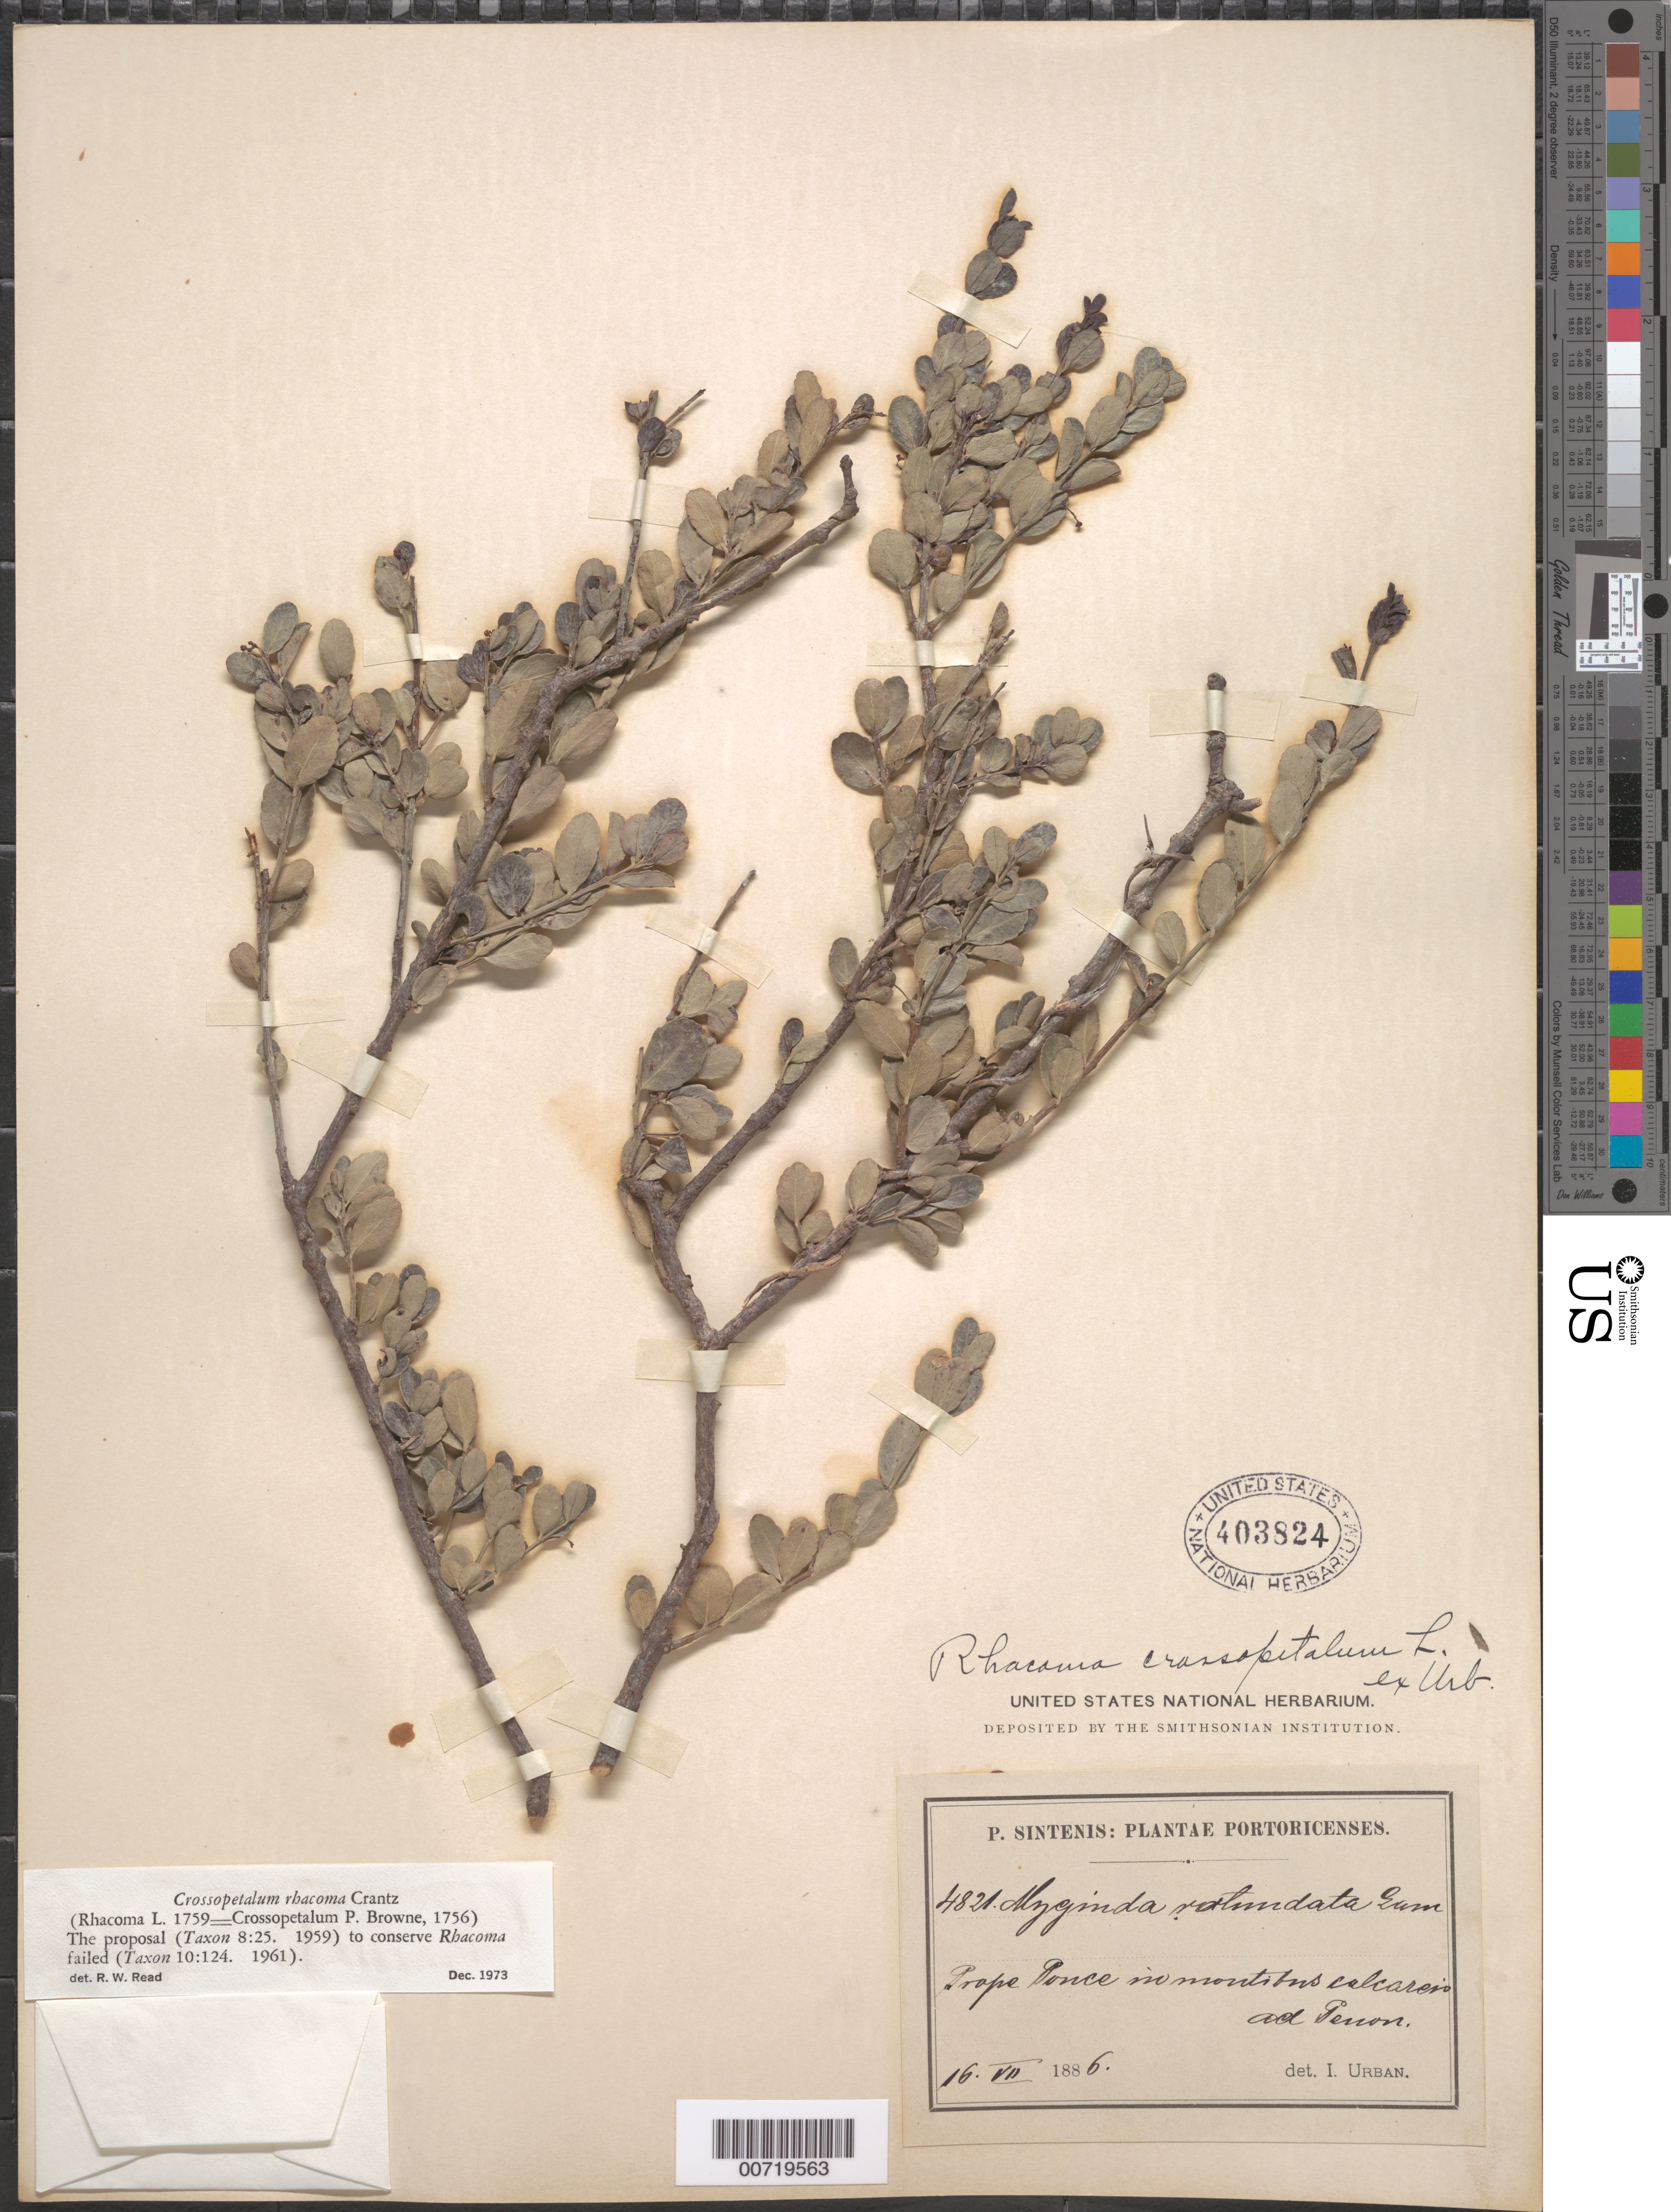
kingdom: Plantae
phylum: Tracheophyta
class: Magnoliopsida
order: Celastrales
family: Celastraceae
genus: Crossopetalum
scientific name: Crossopetalum rhacoma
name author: Crantz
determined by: Read, Robert W., (US), NMNH (UNITED STATES)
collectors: P. Sintenis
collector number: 4821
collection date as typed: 16 Jul 1886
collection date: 1886-07-16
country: Puerto Rico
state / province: Ponce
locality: Prope Ponce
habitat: In montibus calcareis ad Penon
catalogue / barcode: US 403824